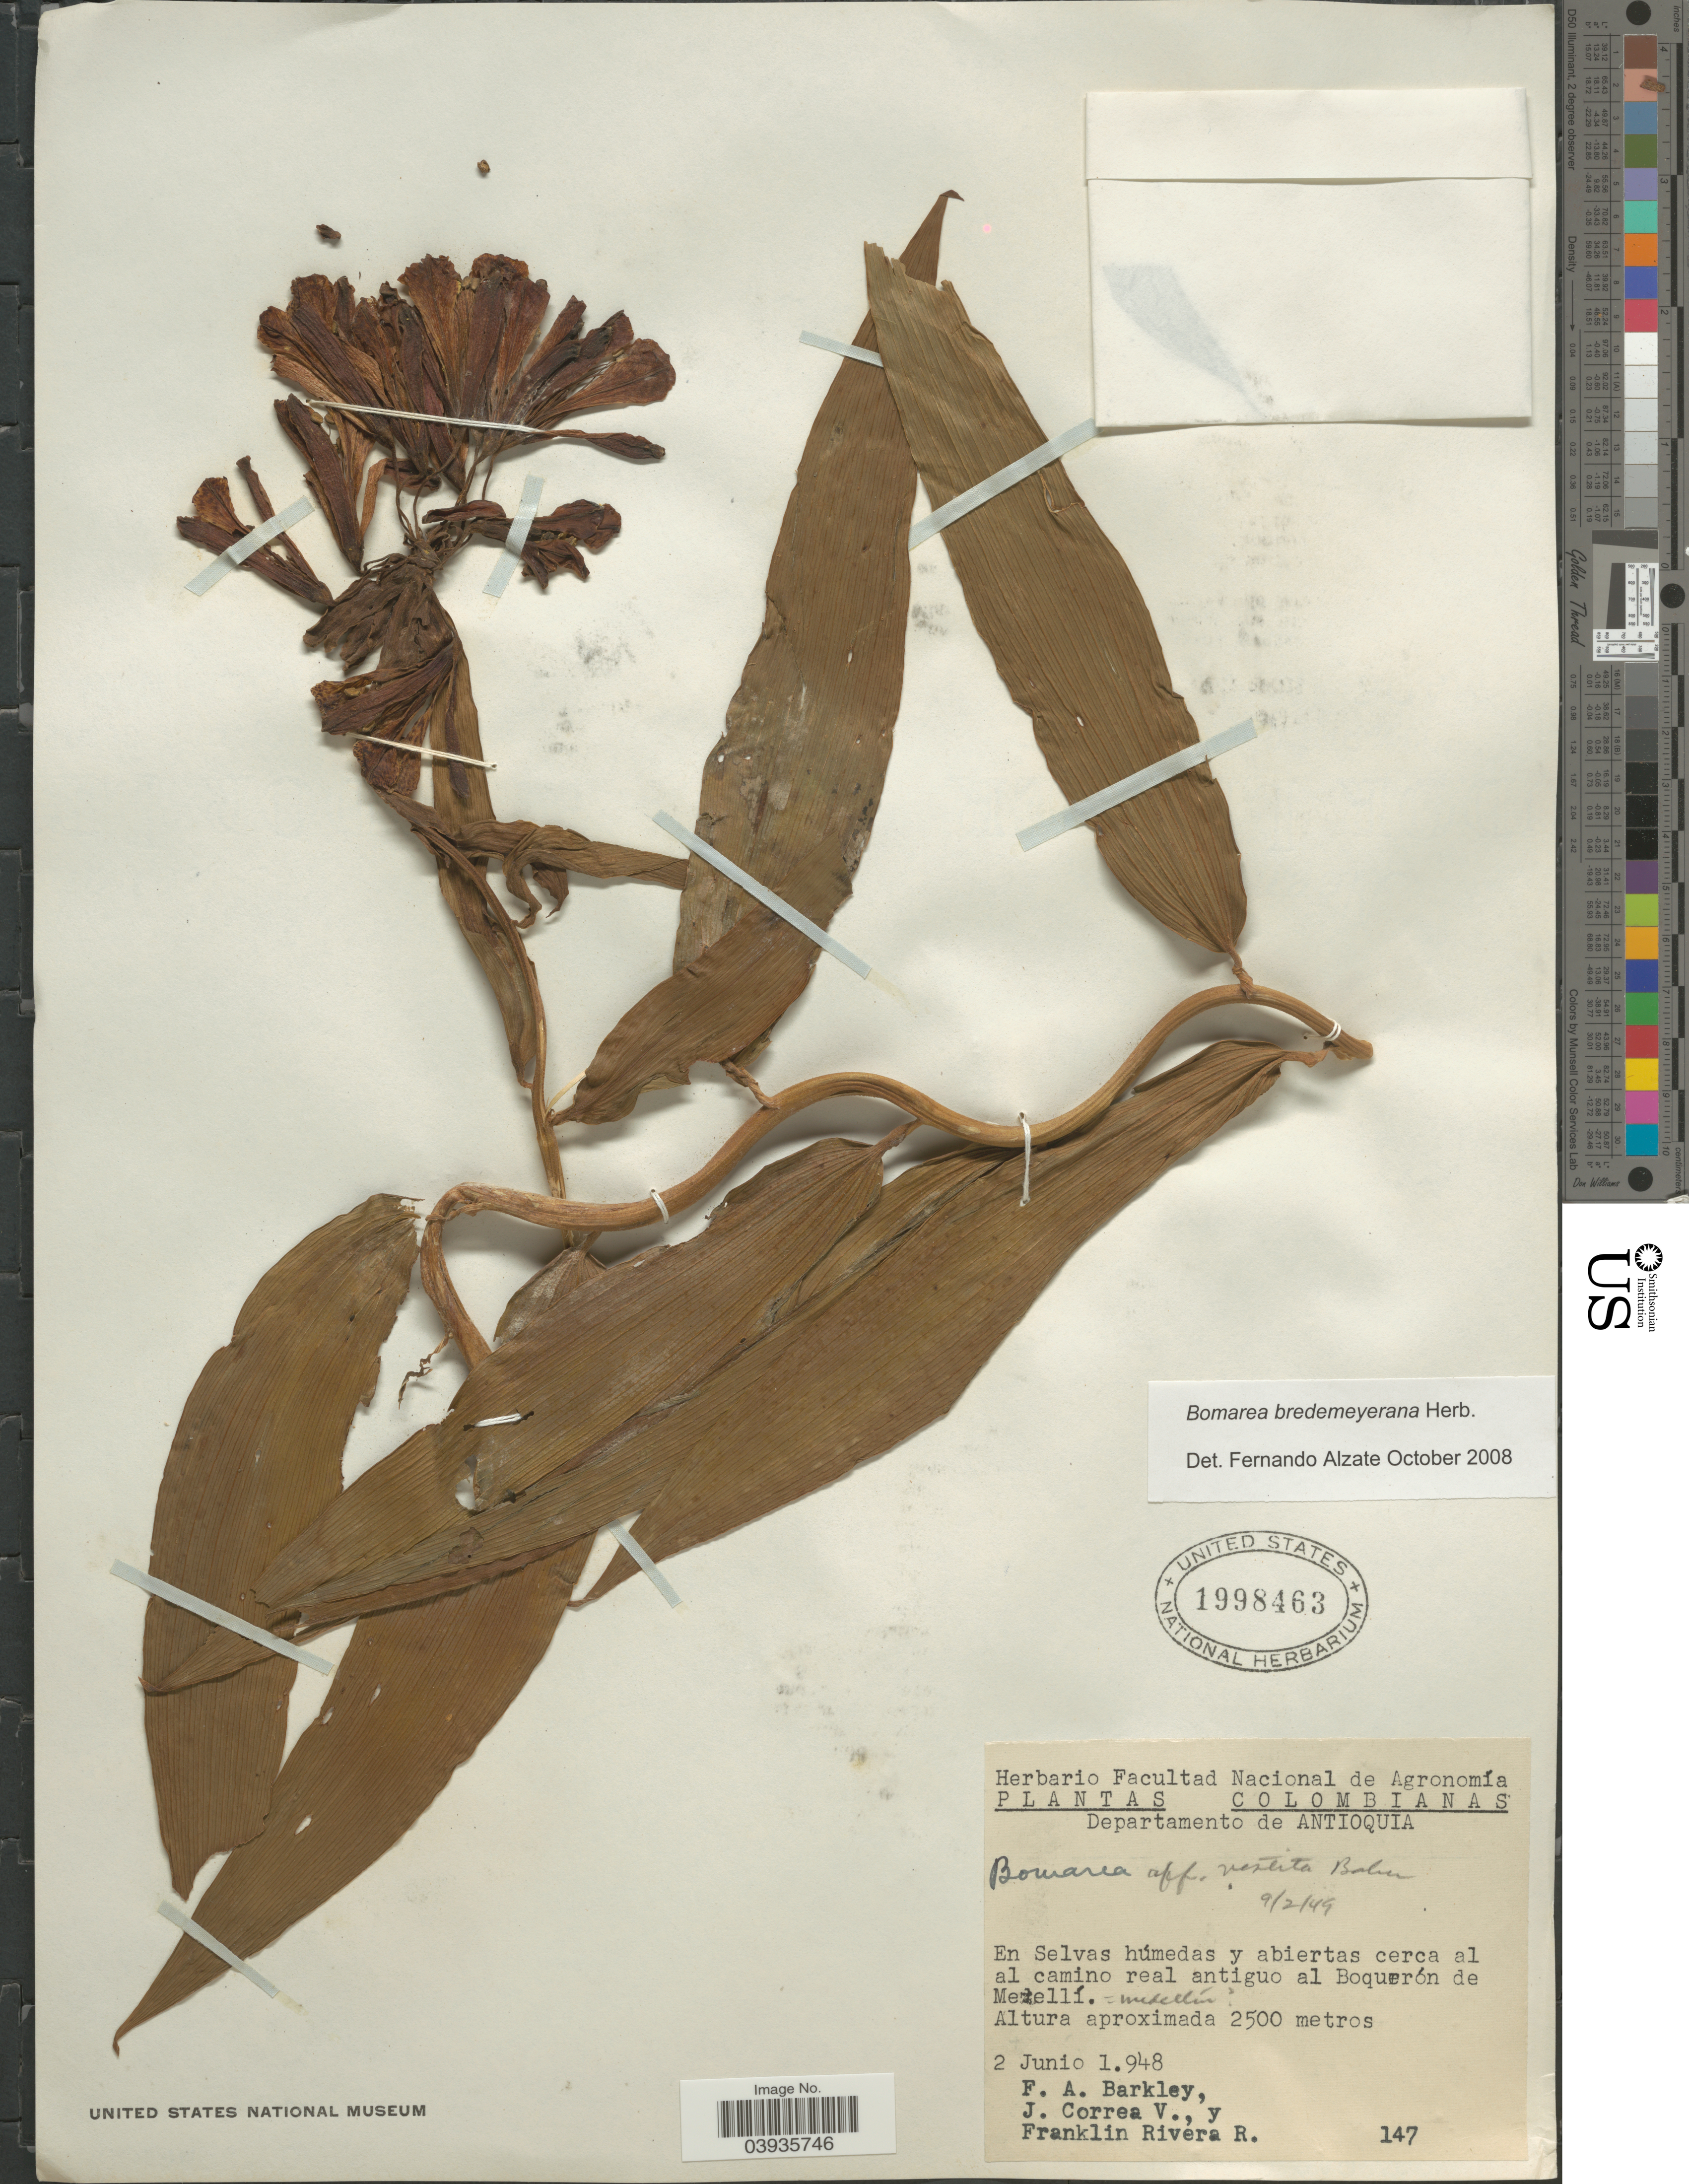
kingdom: Plantae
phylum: Tracheophyta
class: Liliopsida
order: Liliales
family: Alstroemeriaceae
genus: Bomarea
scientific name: Bomarea bredemeyeriana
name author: Herb.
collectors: F. A. Barkley, J. Correa V. & F. Rivera R.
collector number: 147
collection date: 1948-06-02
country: Colombia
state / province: Antioquia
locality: Departamento de Antioquia. En Selvas húmedas y abiertas cerca al al camino real antiguo al Boquerón de Medellín.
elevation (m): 2500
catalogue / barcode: US 1998463